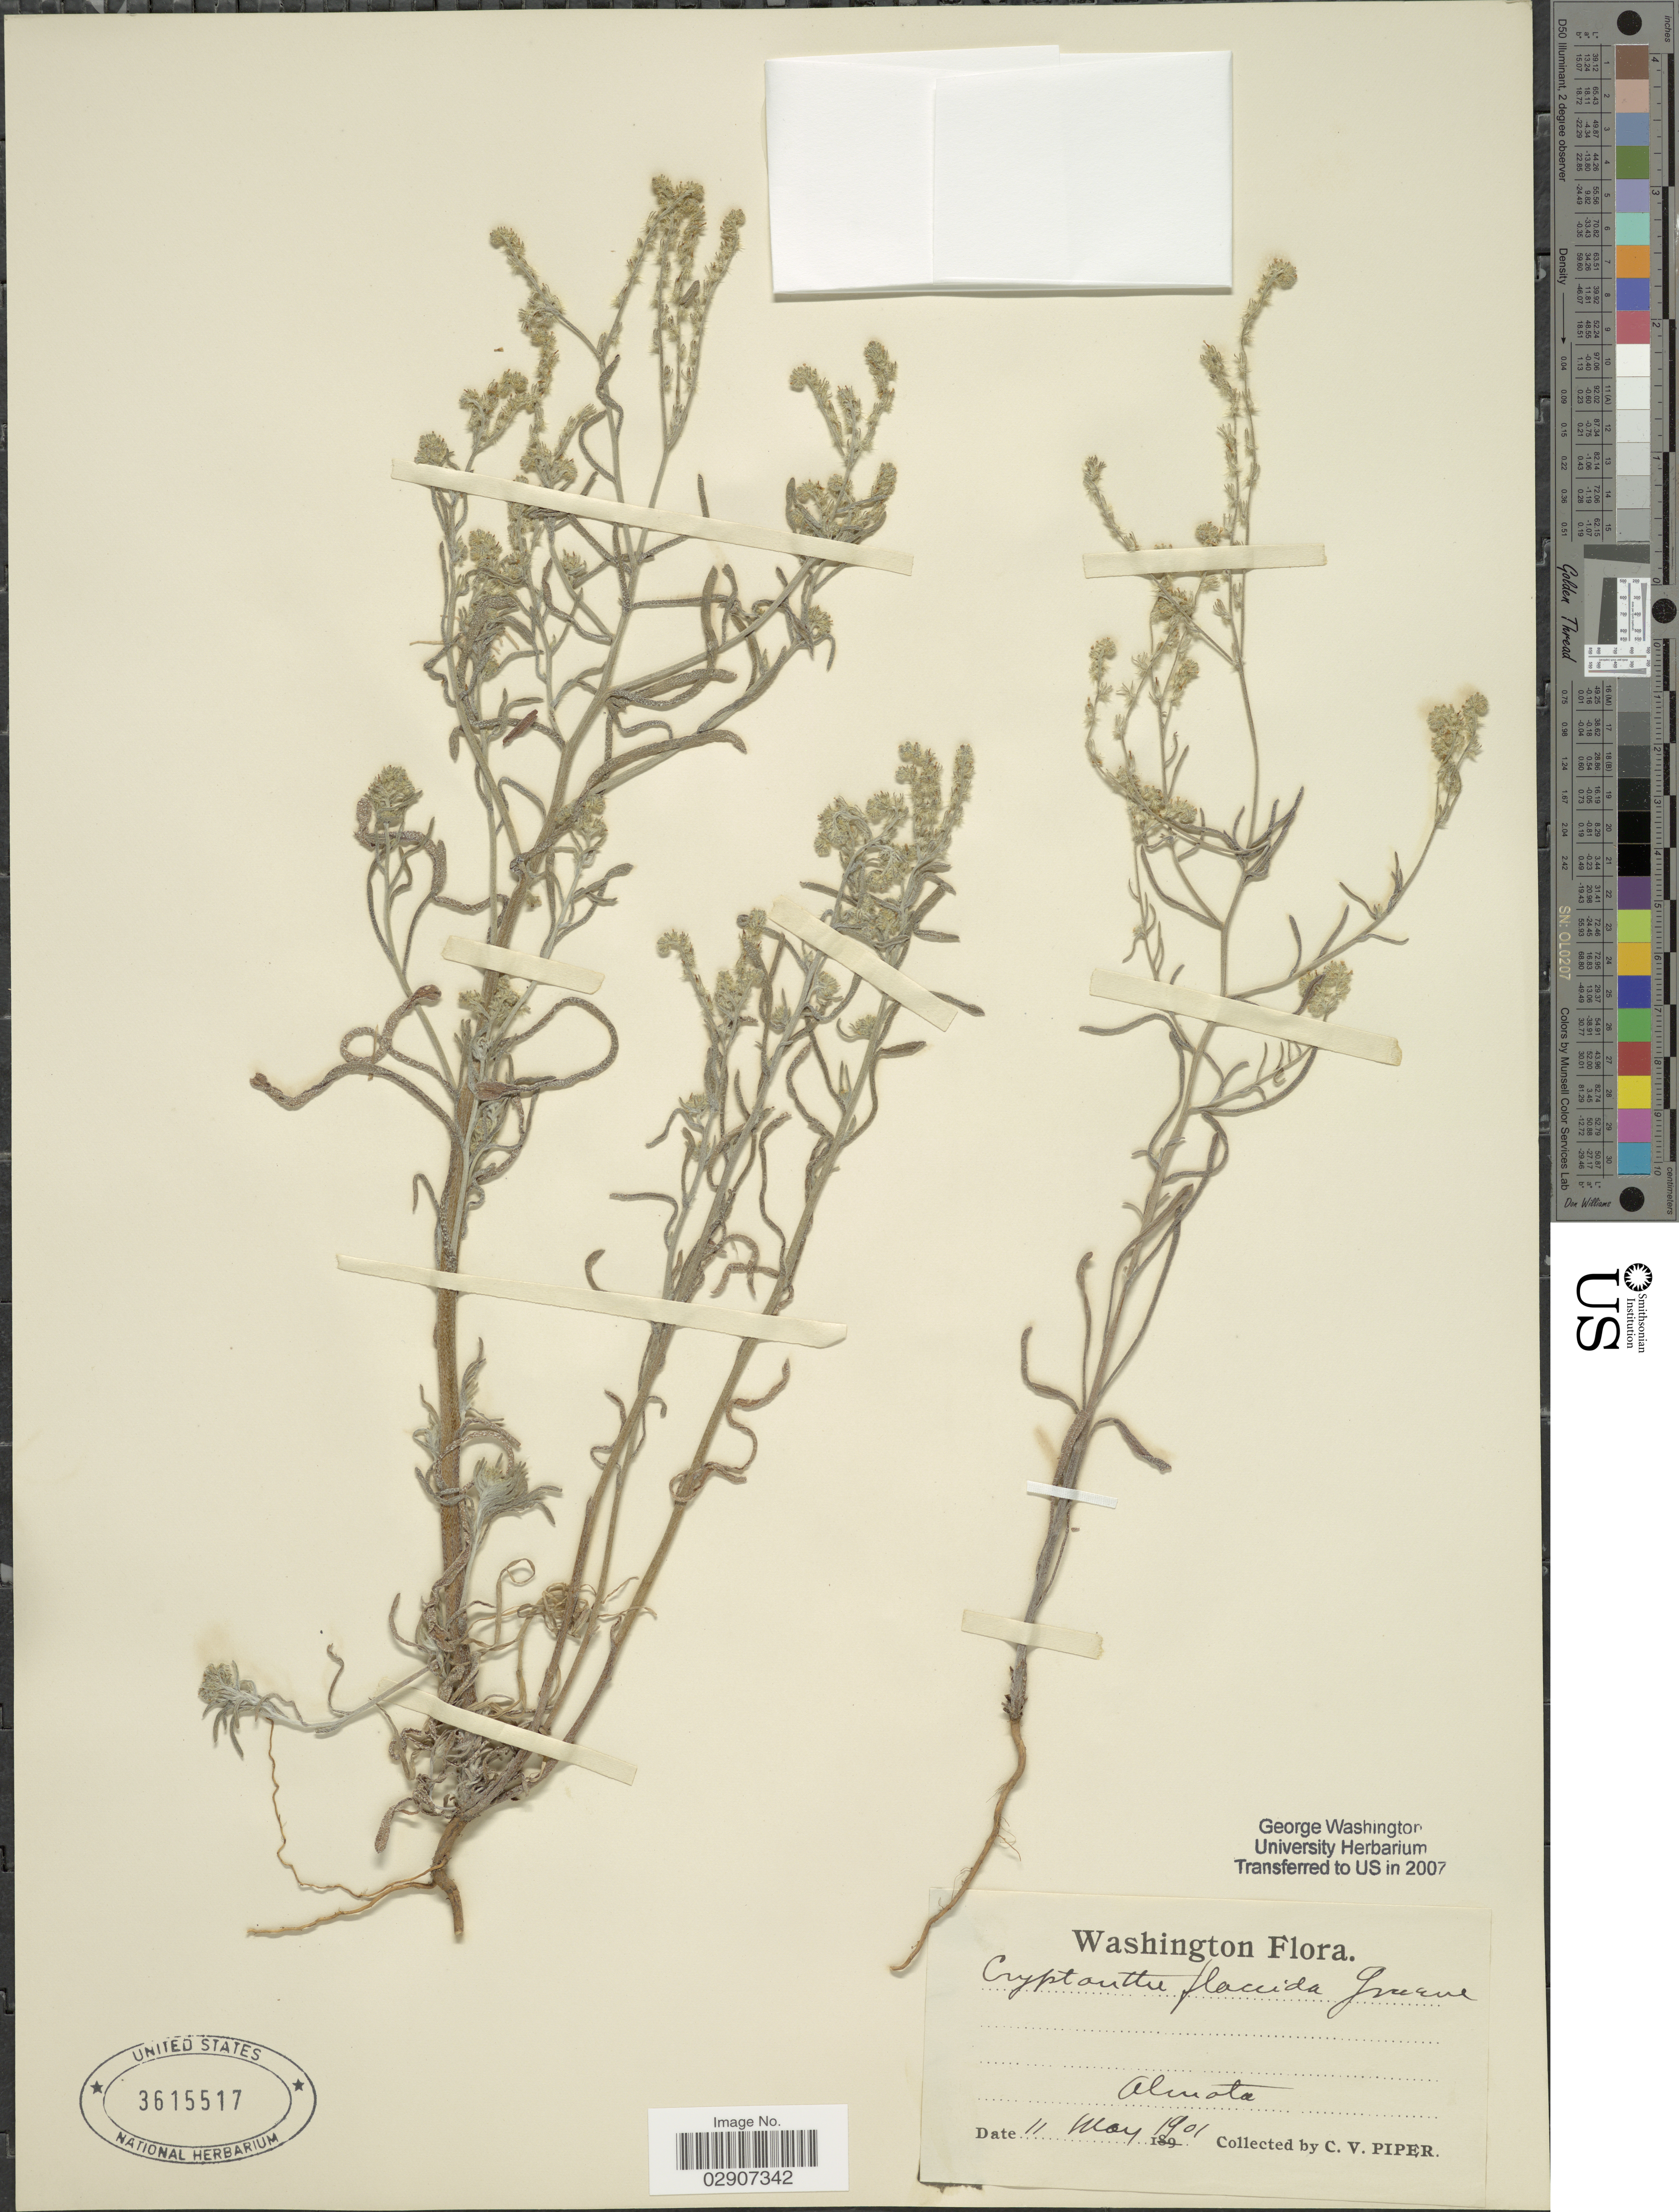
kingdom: Plantae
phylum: Tracheophyta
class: Magnoliopsida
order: Boraginales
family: Boraginaceae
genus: Cryptantha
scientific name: Cryptantha flaccida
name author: (Douglas ex Lehm.) Greene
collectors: C. V. Piper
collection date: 1901-05-11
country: United States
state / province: Washington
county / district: Whitman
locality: Almota.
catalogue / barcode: US 3615517